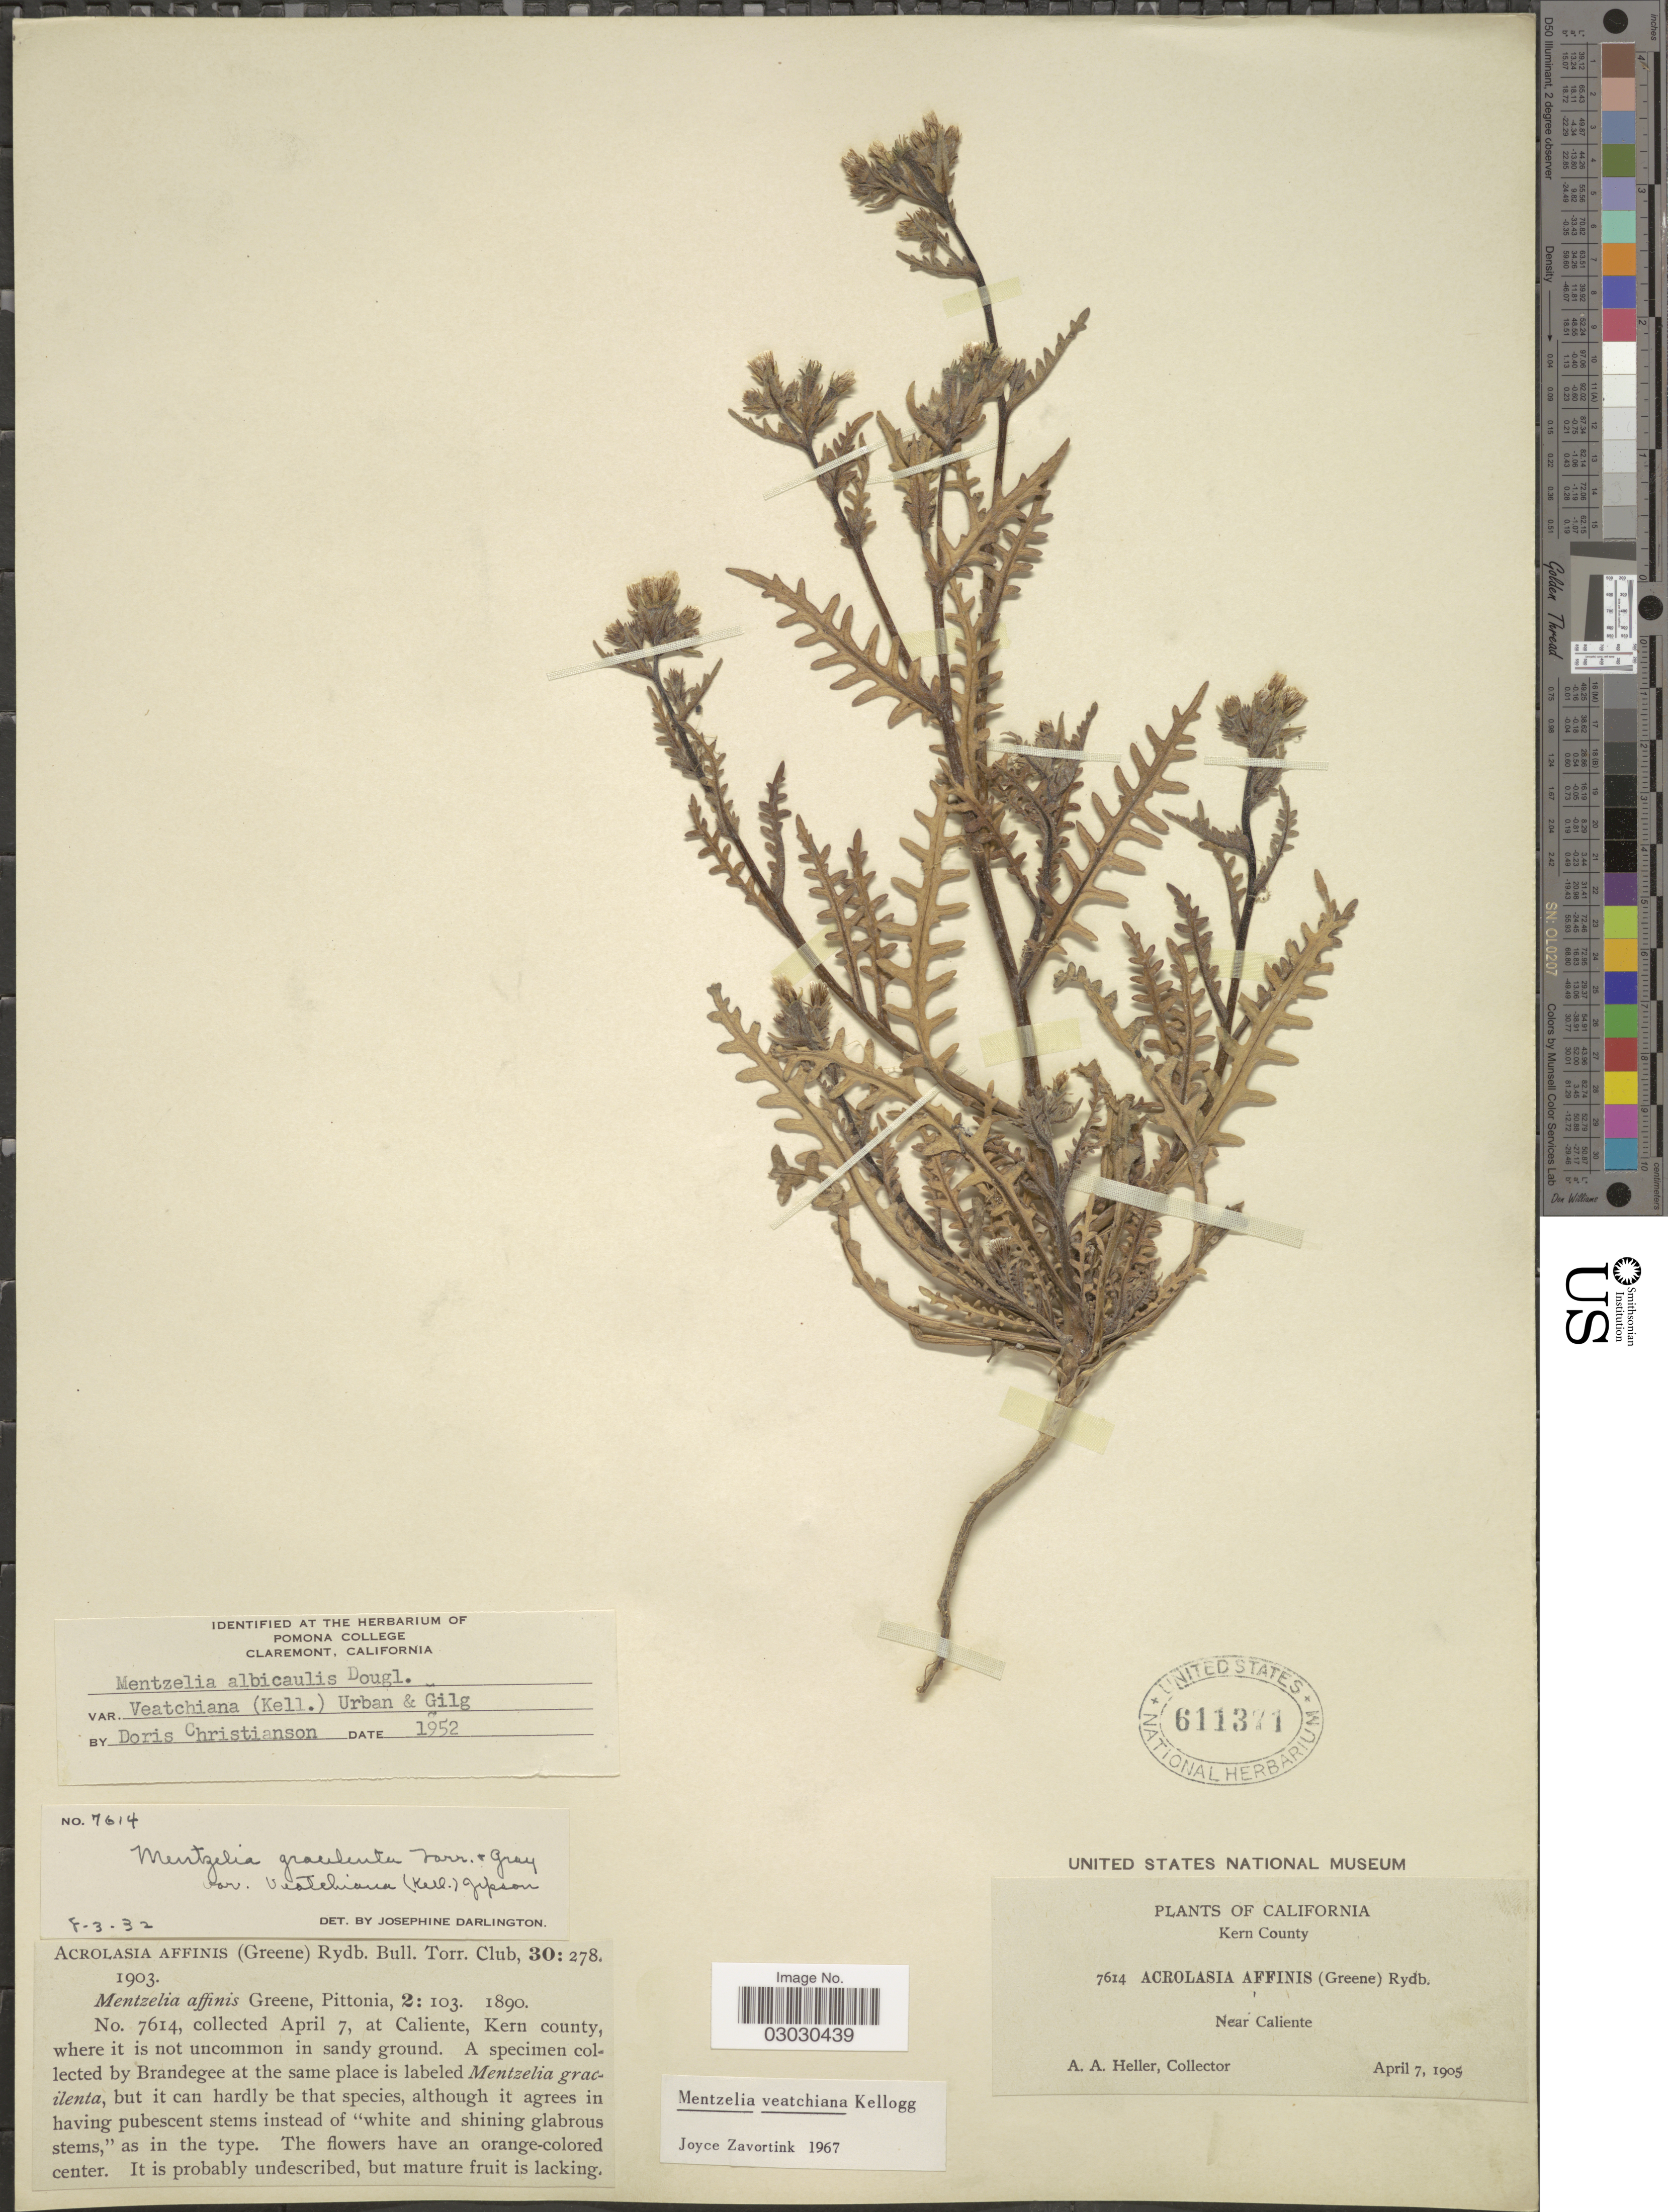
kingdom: Plantae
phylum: Tracheophyta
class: Magnoliopsida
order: Cornales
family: Loasaceae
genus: Mentzelia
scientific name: Mentzelia veatchiana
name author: Kellogg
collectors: A. A. Heller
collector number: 7614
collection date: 1905-04-07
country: United States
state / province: California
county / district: Kern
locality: At Caliente, Kern County. Near Caliente.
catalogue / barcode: US 611371